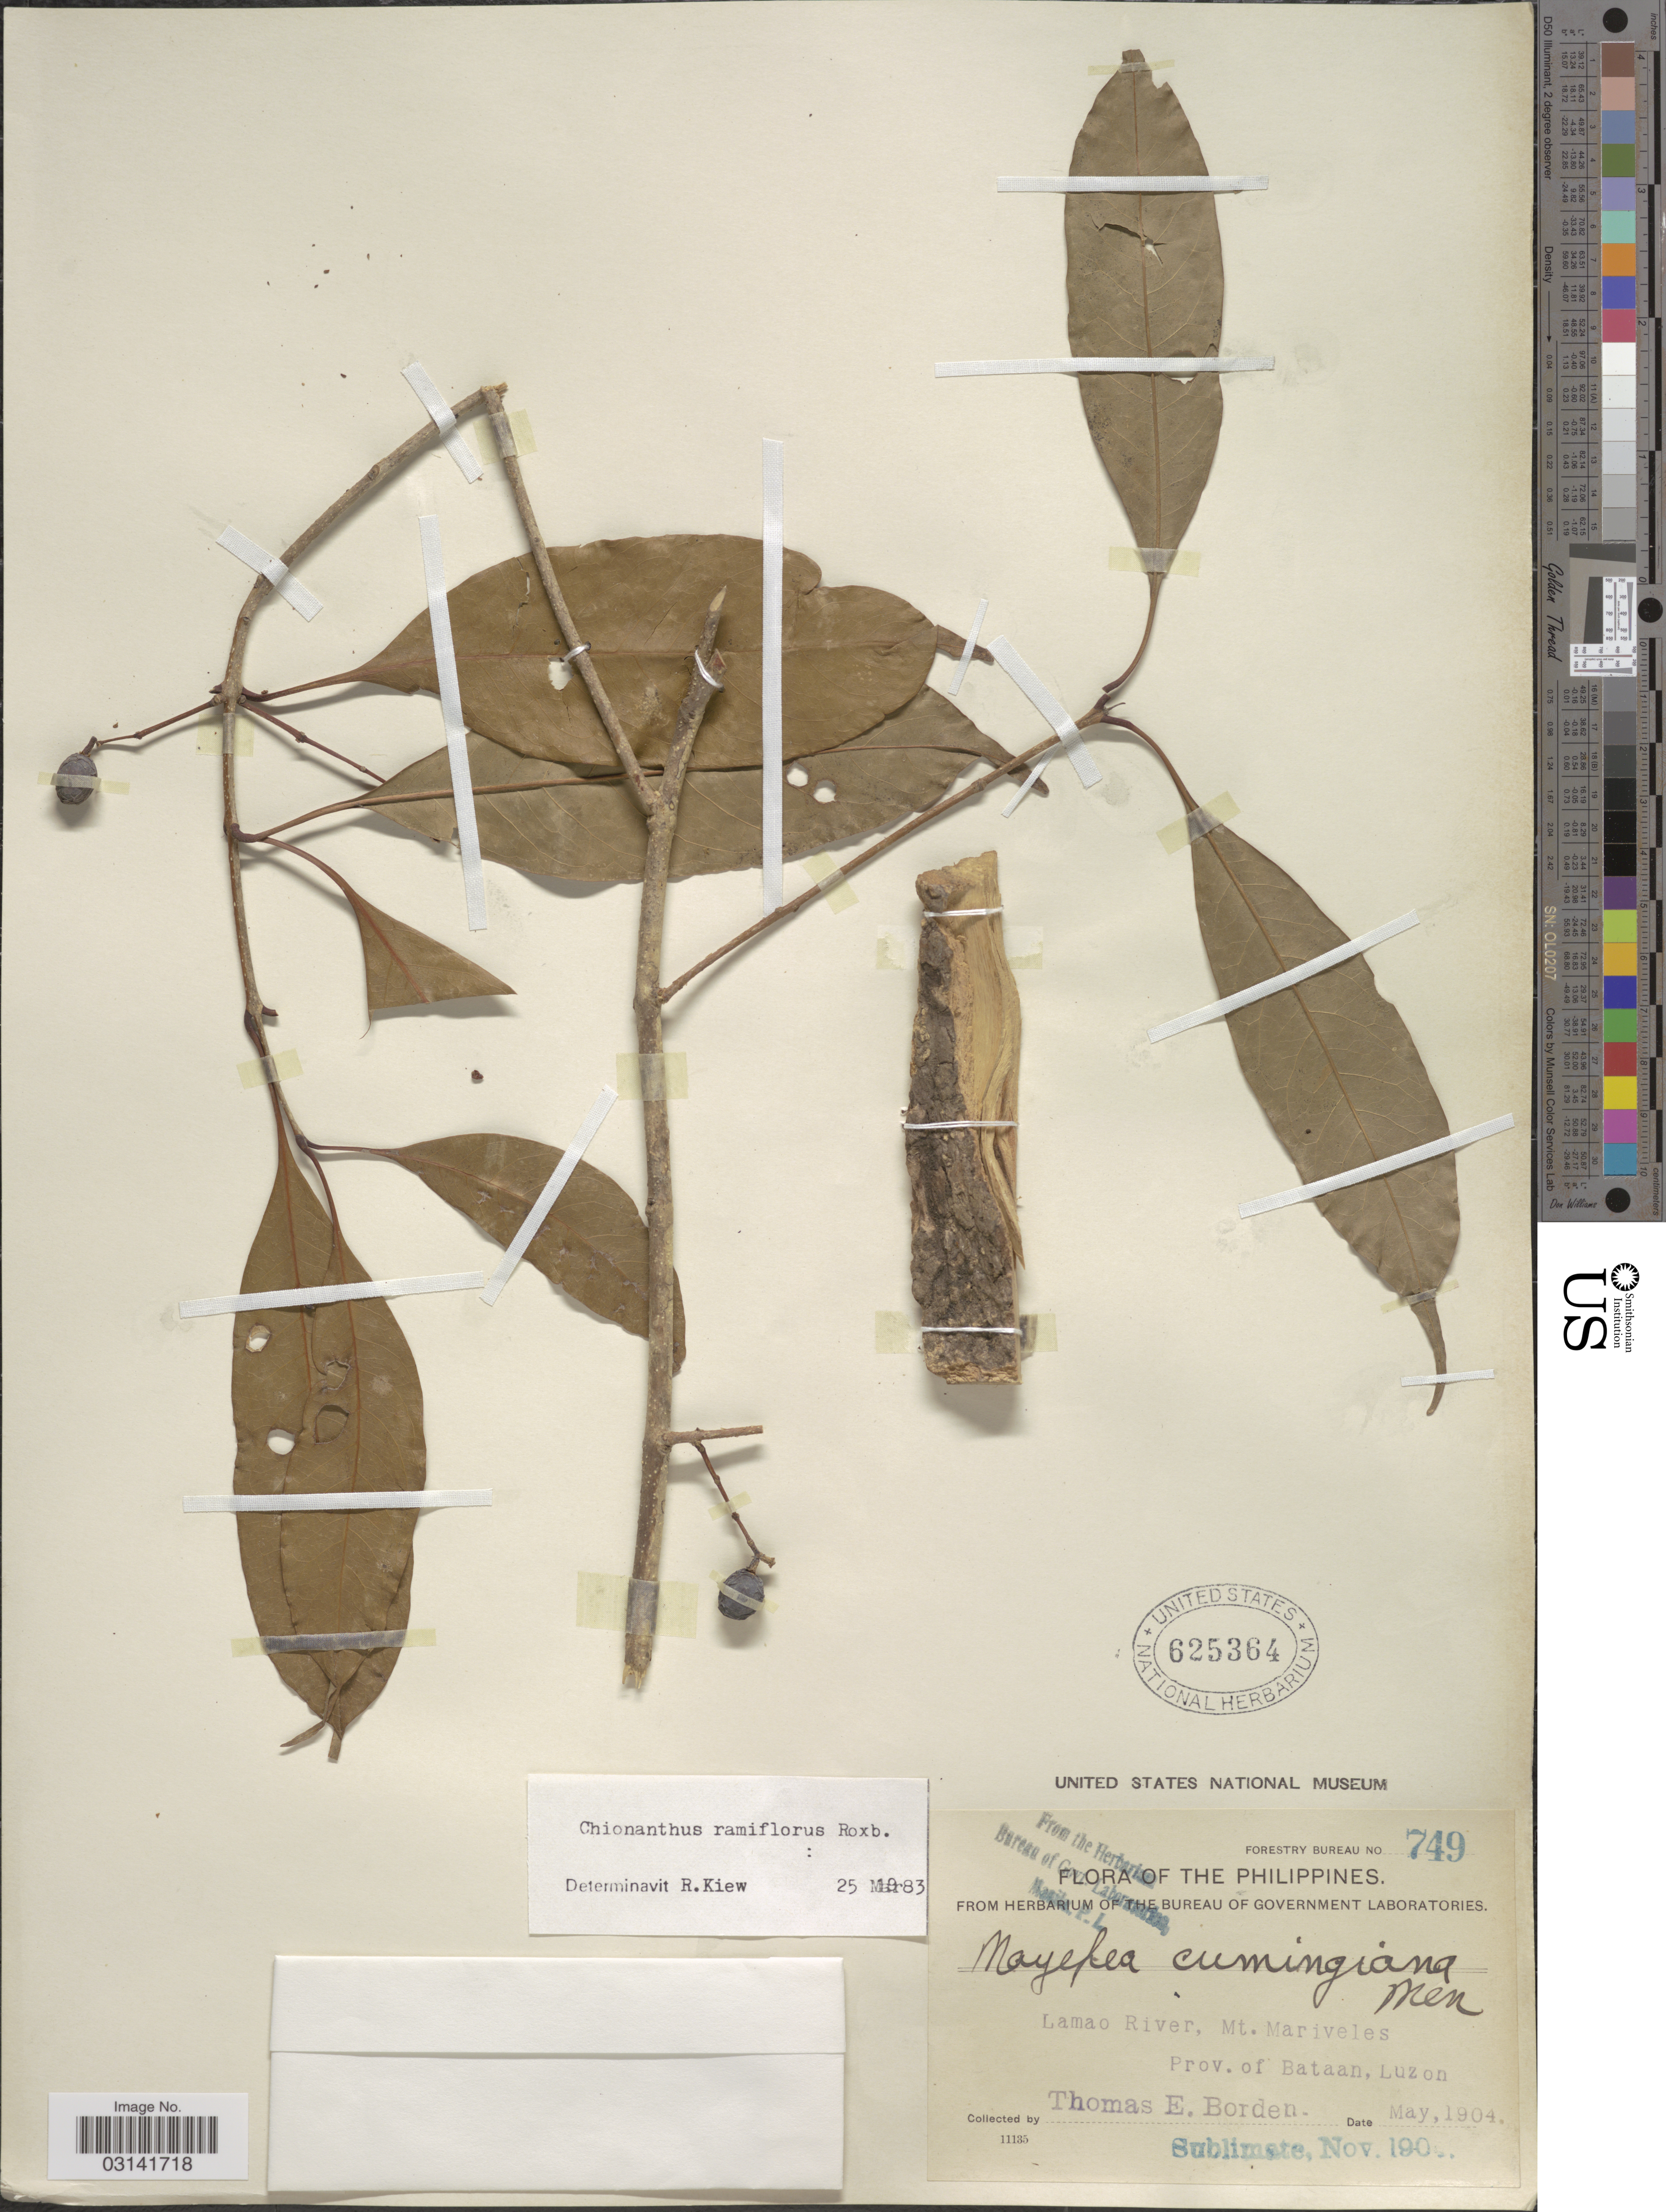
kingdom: Plantae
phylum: Tracheophyta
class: Magnoliopsida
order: Lamiales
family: Oleaceae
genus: Chionanthus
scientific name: Chionanthus ramiflorus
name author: Roxb.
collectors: T. E. Borden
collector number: Forestry Bureau 749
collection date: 1904-05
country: Philippines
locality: Lamao River, Mt. Mariveles. Prov. of Bataan, Luzon.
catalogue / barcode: US 625364